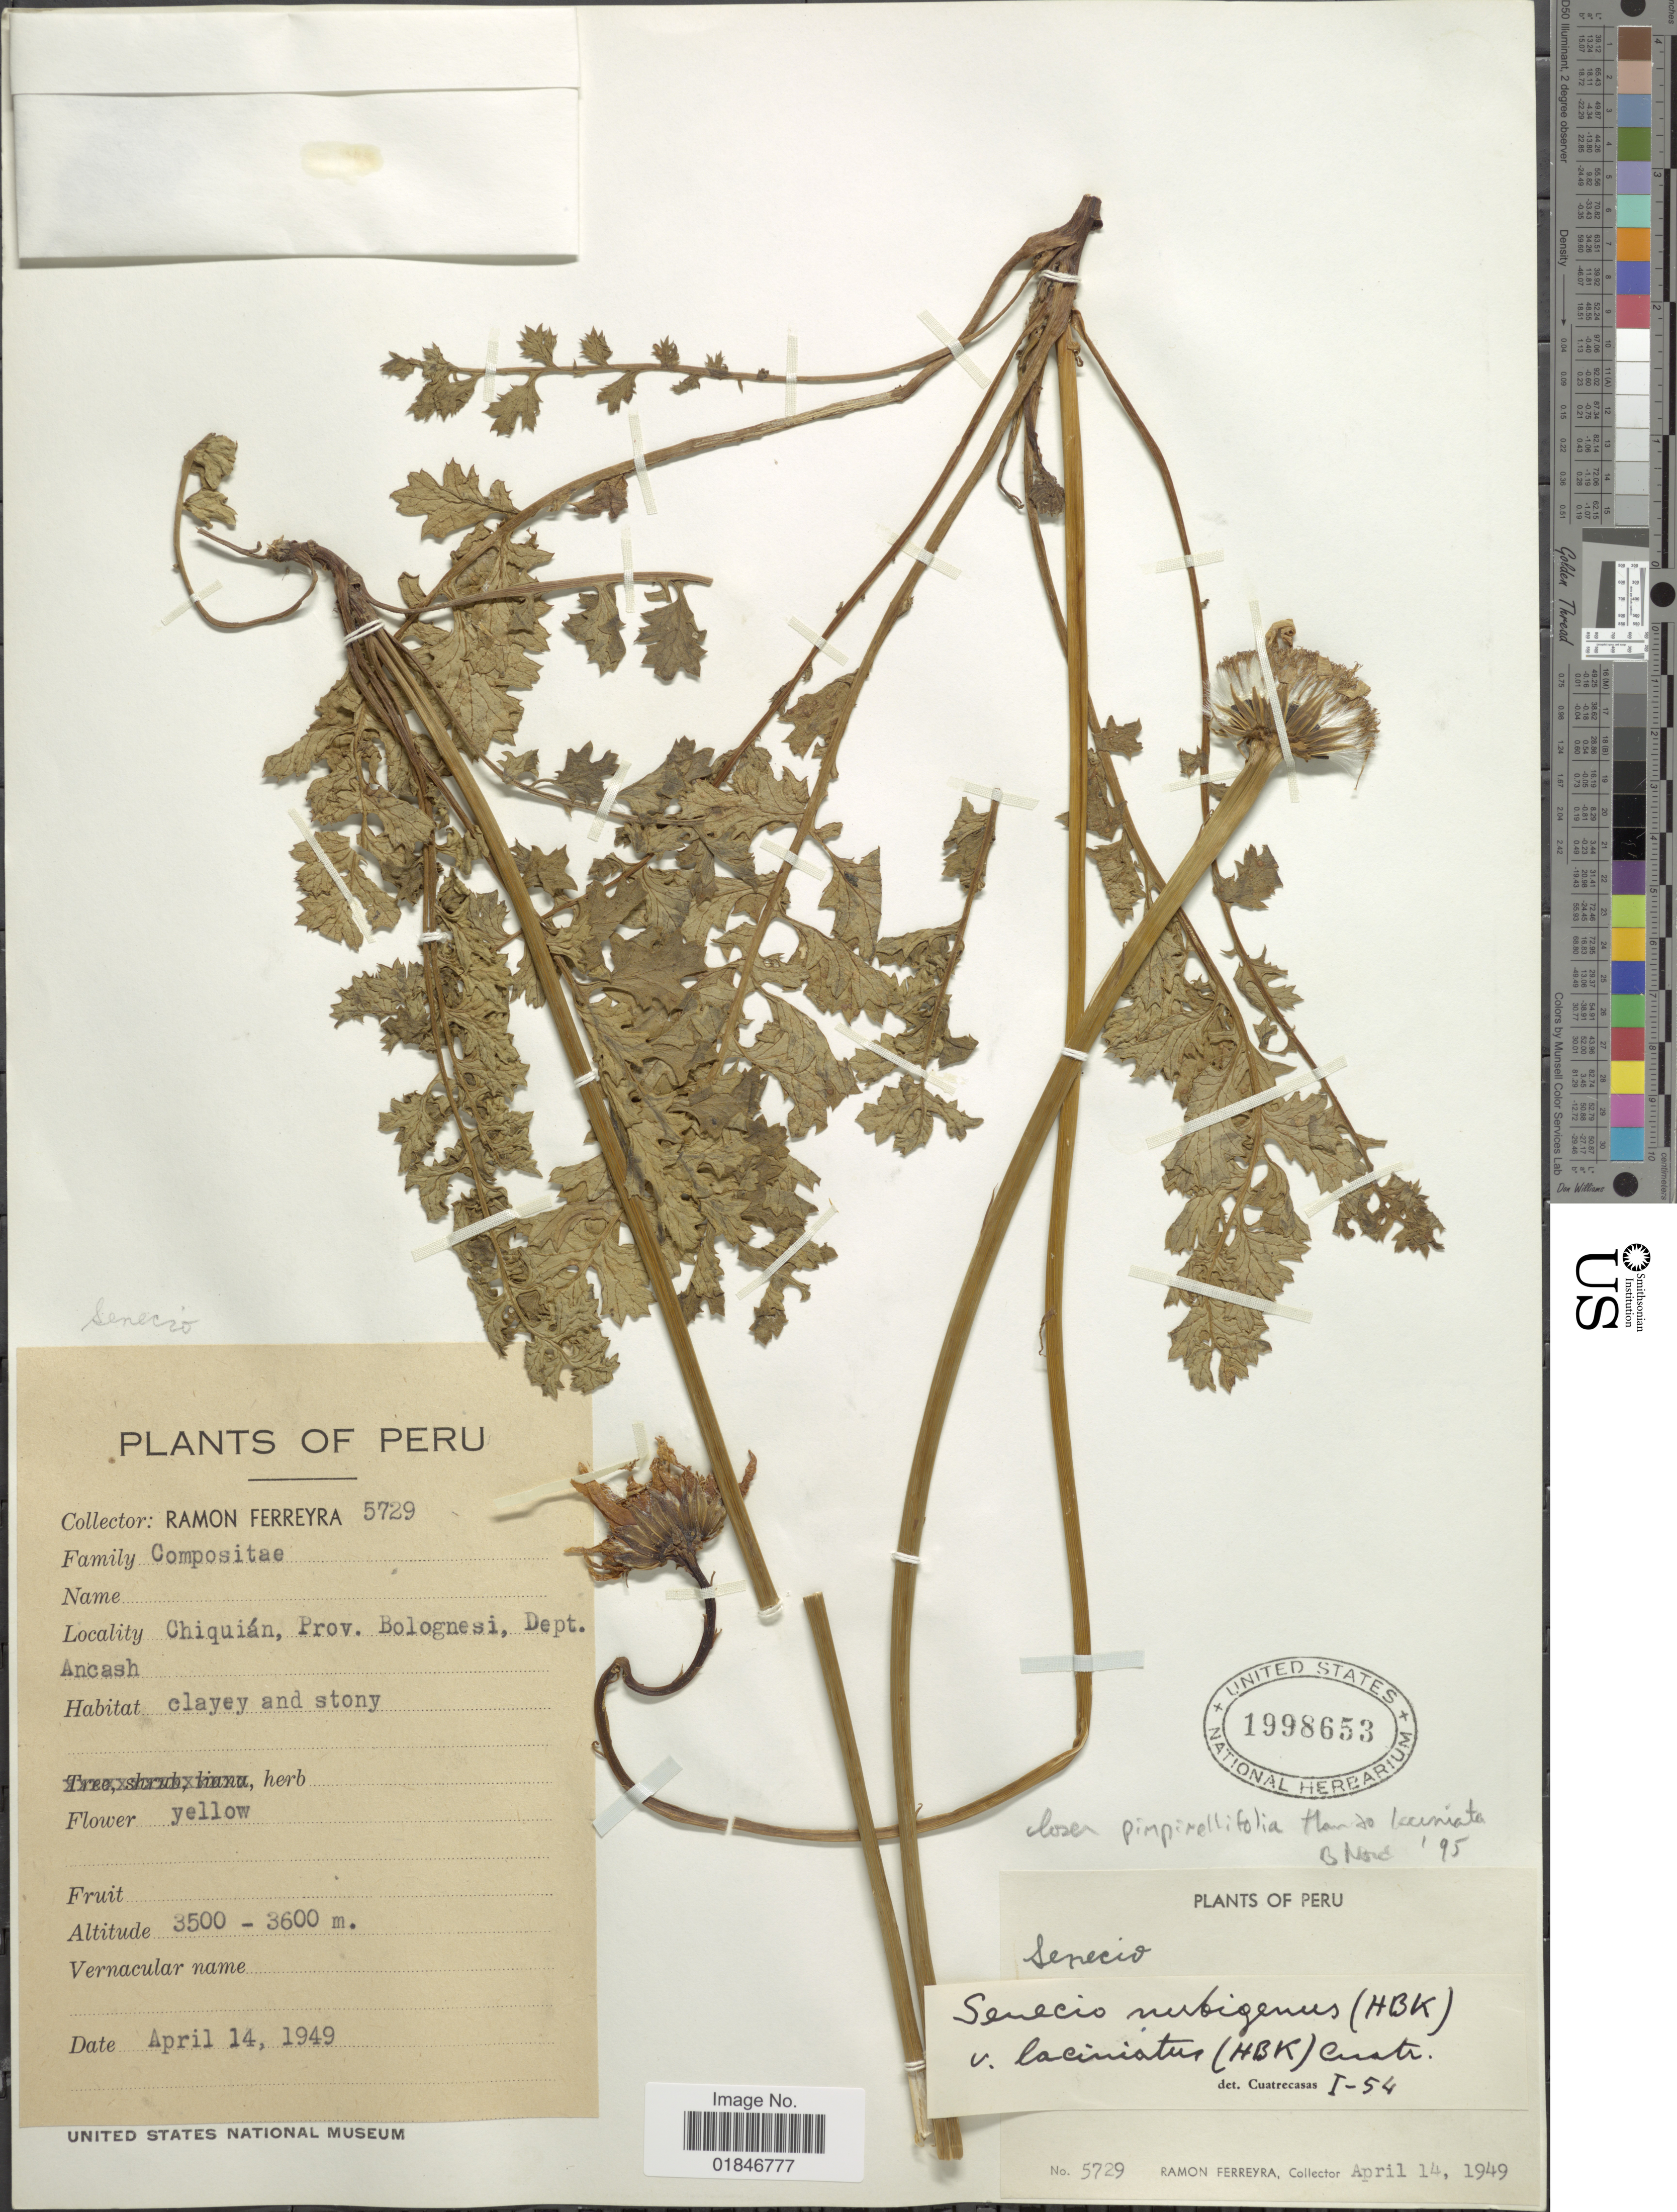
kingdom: Plantae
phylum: Tracheophyta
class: Magnoliopsida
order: Asterales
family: Asteraceae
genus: Dorobaea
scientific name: Dorobaea pimpinellifolia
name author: (Kunth) B. Nord.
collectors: R. A. Ferreyra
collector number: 5729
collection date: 1949-04-14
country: Peru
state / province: Ancash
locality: Chiquian, Prov. Bolognesi, Dept. Ancash.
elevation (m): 3500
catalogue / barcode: US 1998653